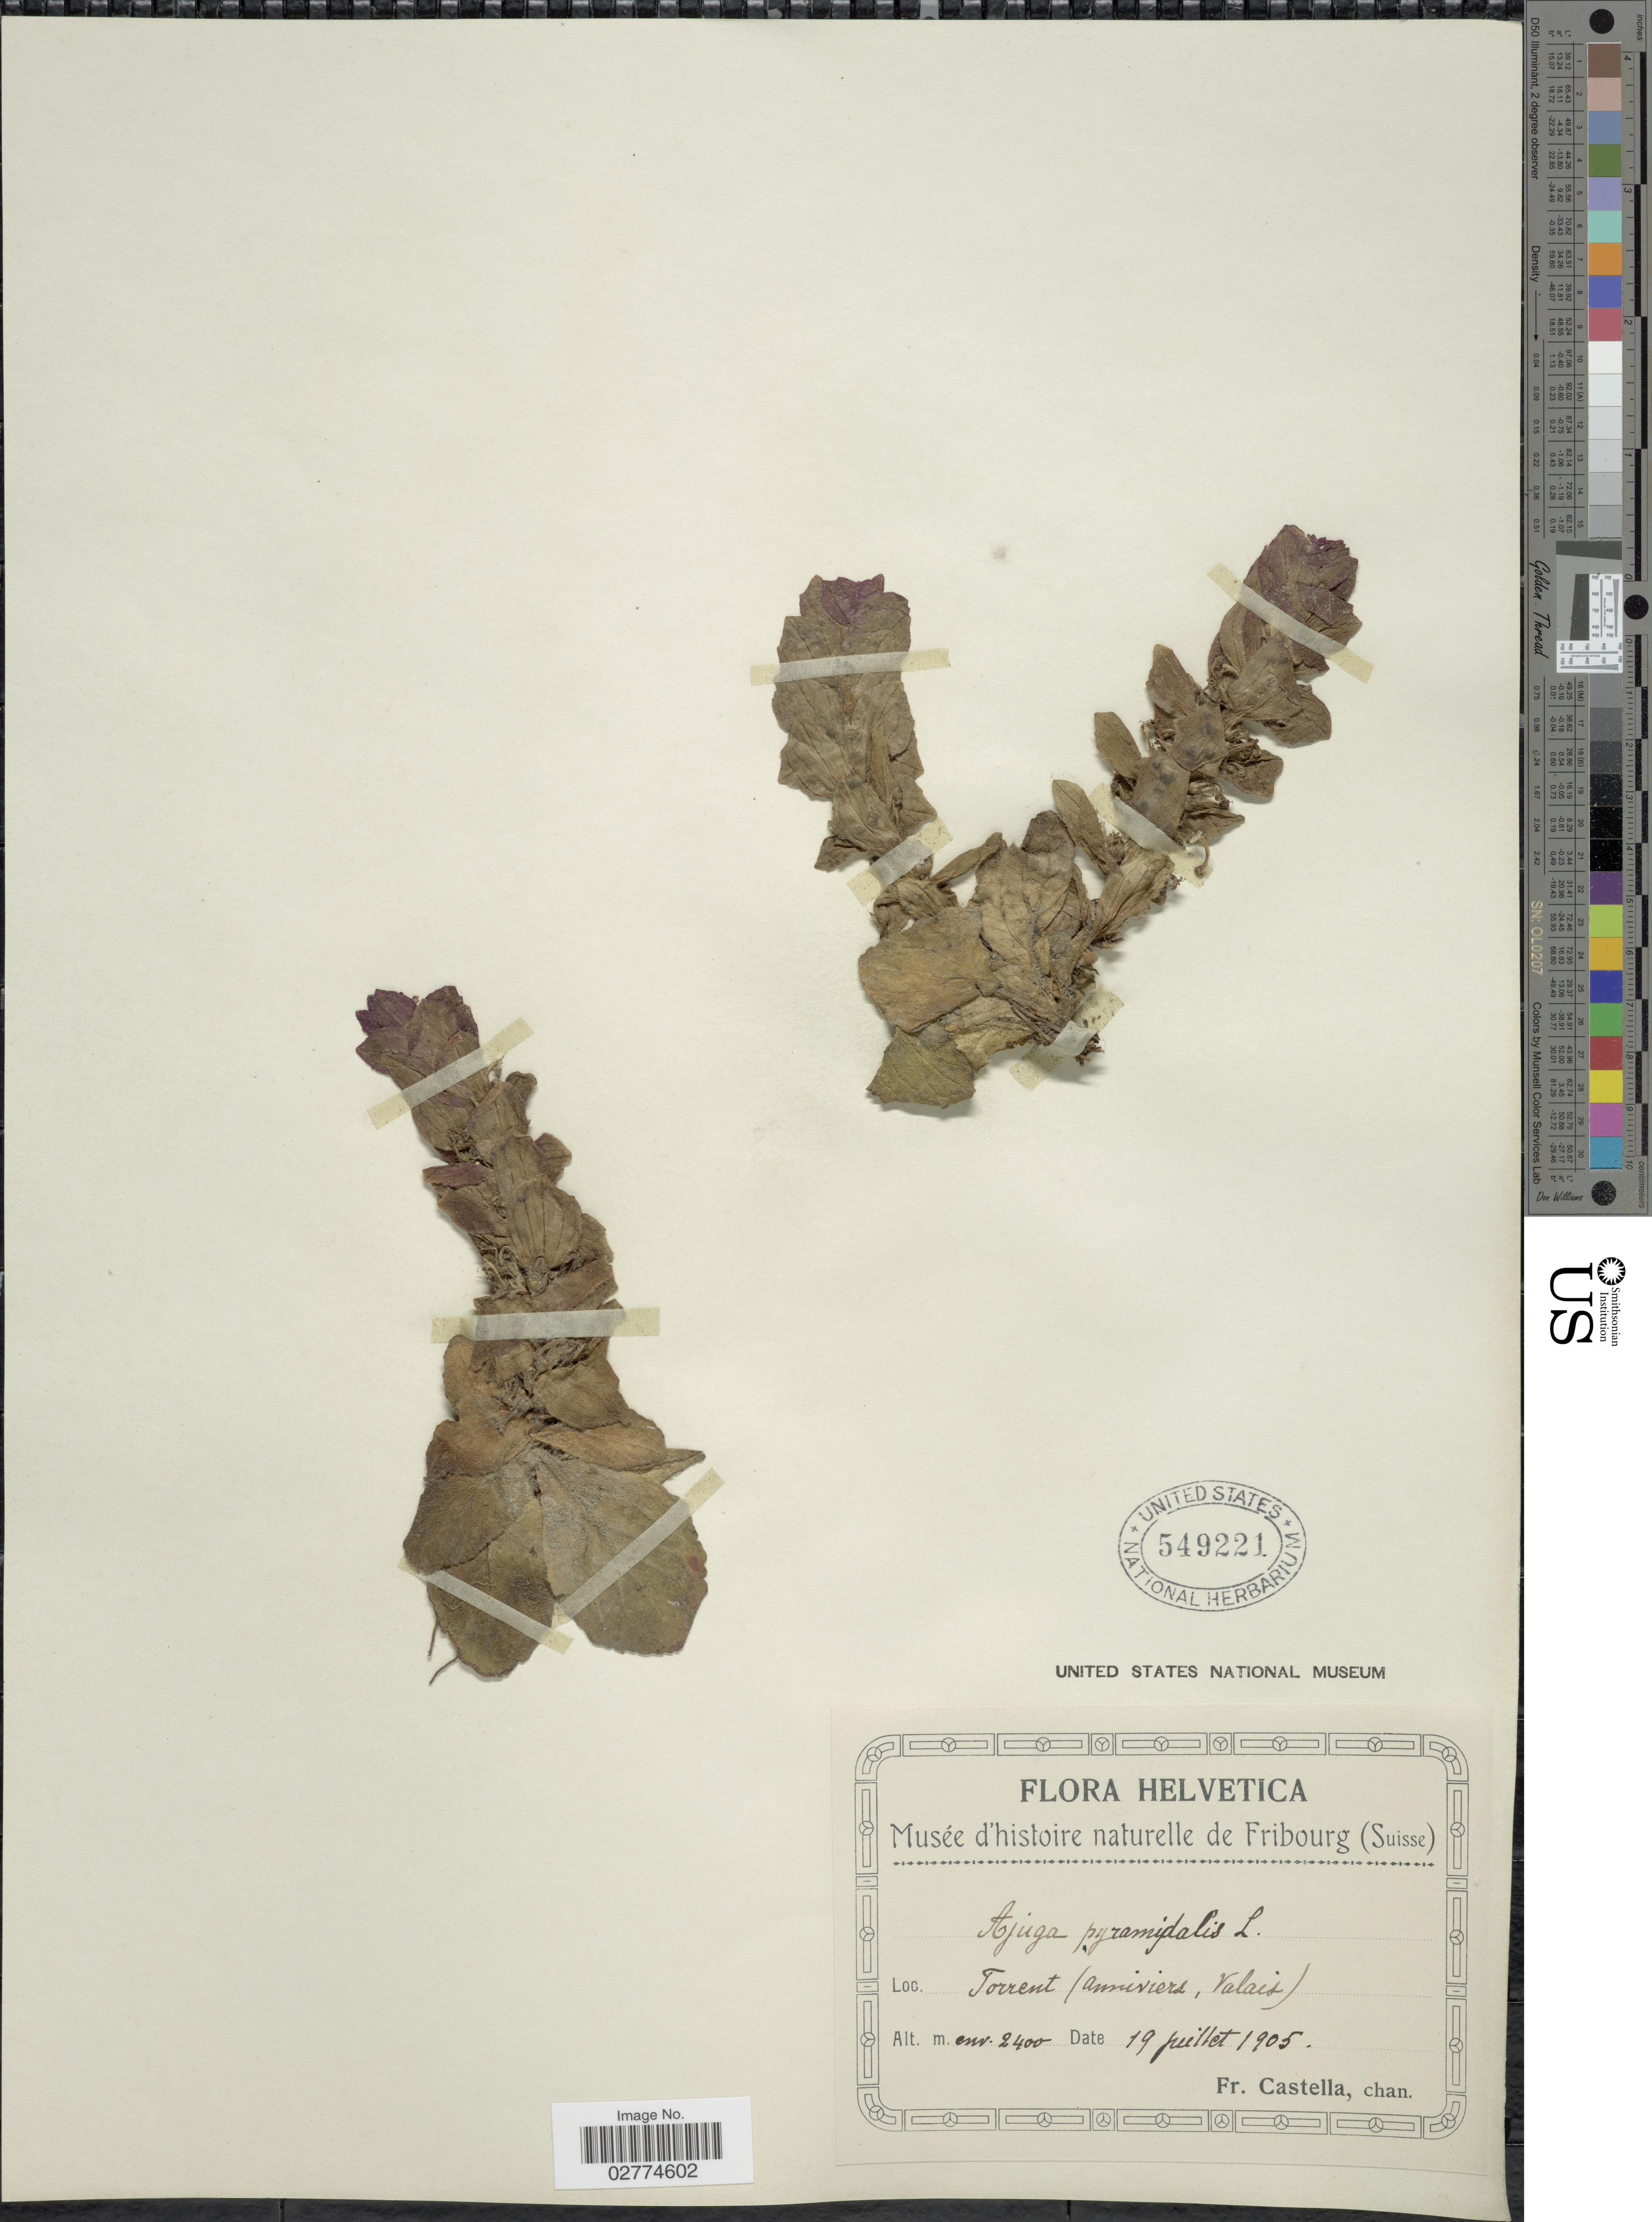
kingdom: Plantae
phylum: Tracheophyta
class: Magnoliopsida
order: Lamiales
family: Lamiaceae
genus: Ajuga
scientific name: Ajuga pyramidalis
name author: L.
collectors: Fr. Castella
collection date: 1905-07-19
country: Switzerland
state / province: Valais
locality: Helvetica, Torrent (Anniviers, Valais).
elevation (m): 2400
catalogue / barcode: US 549221